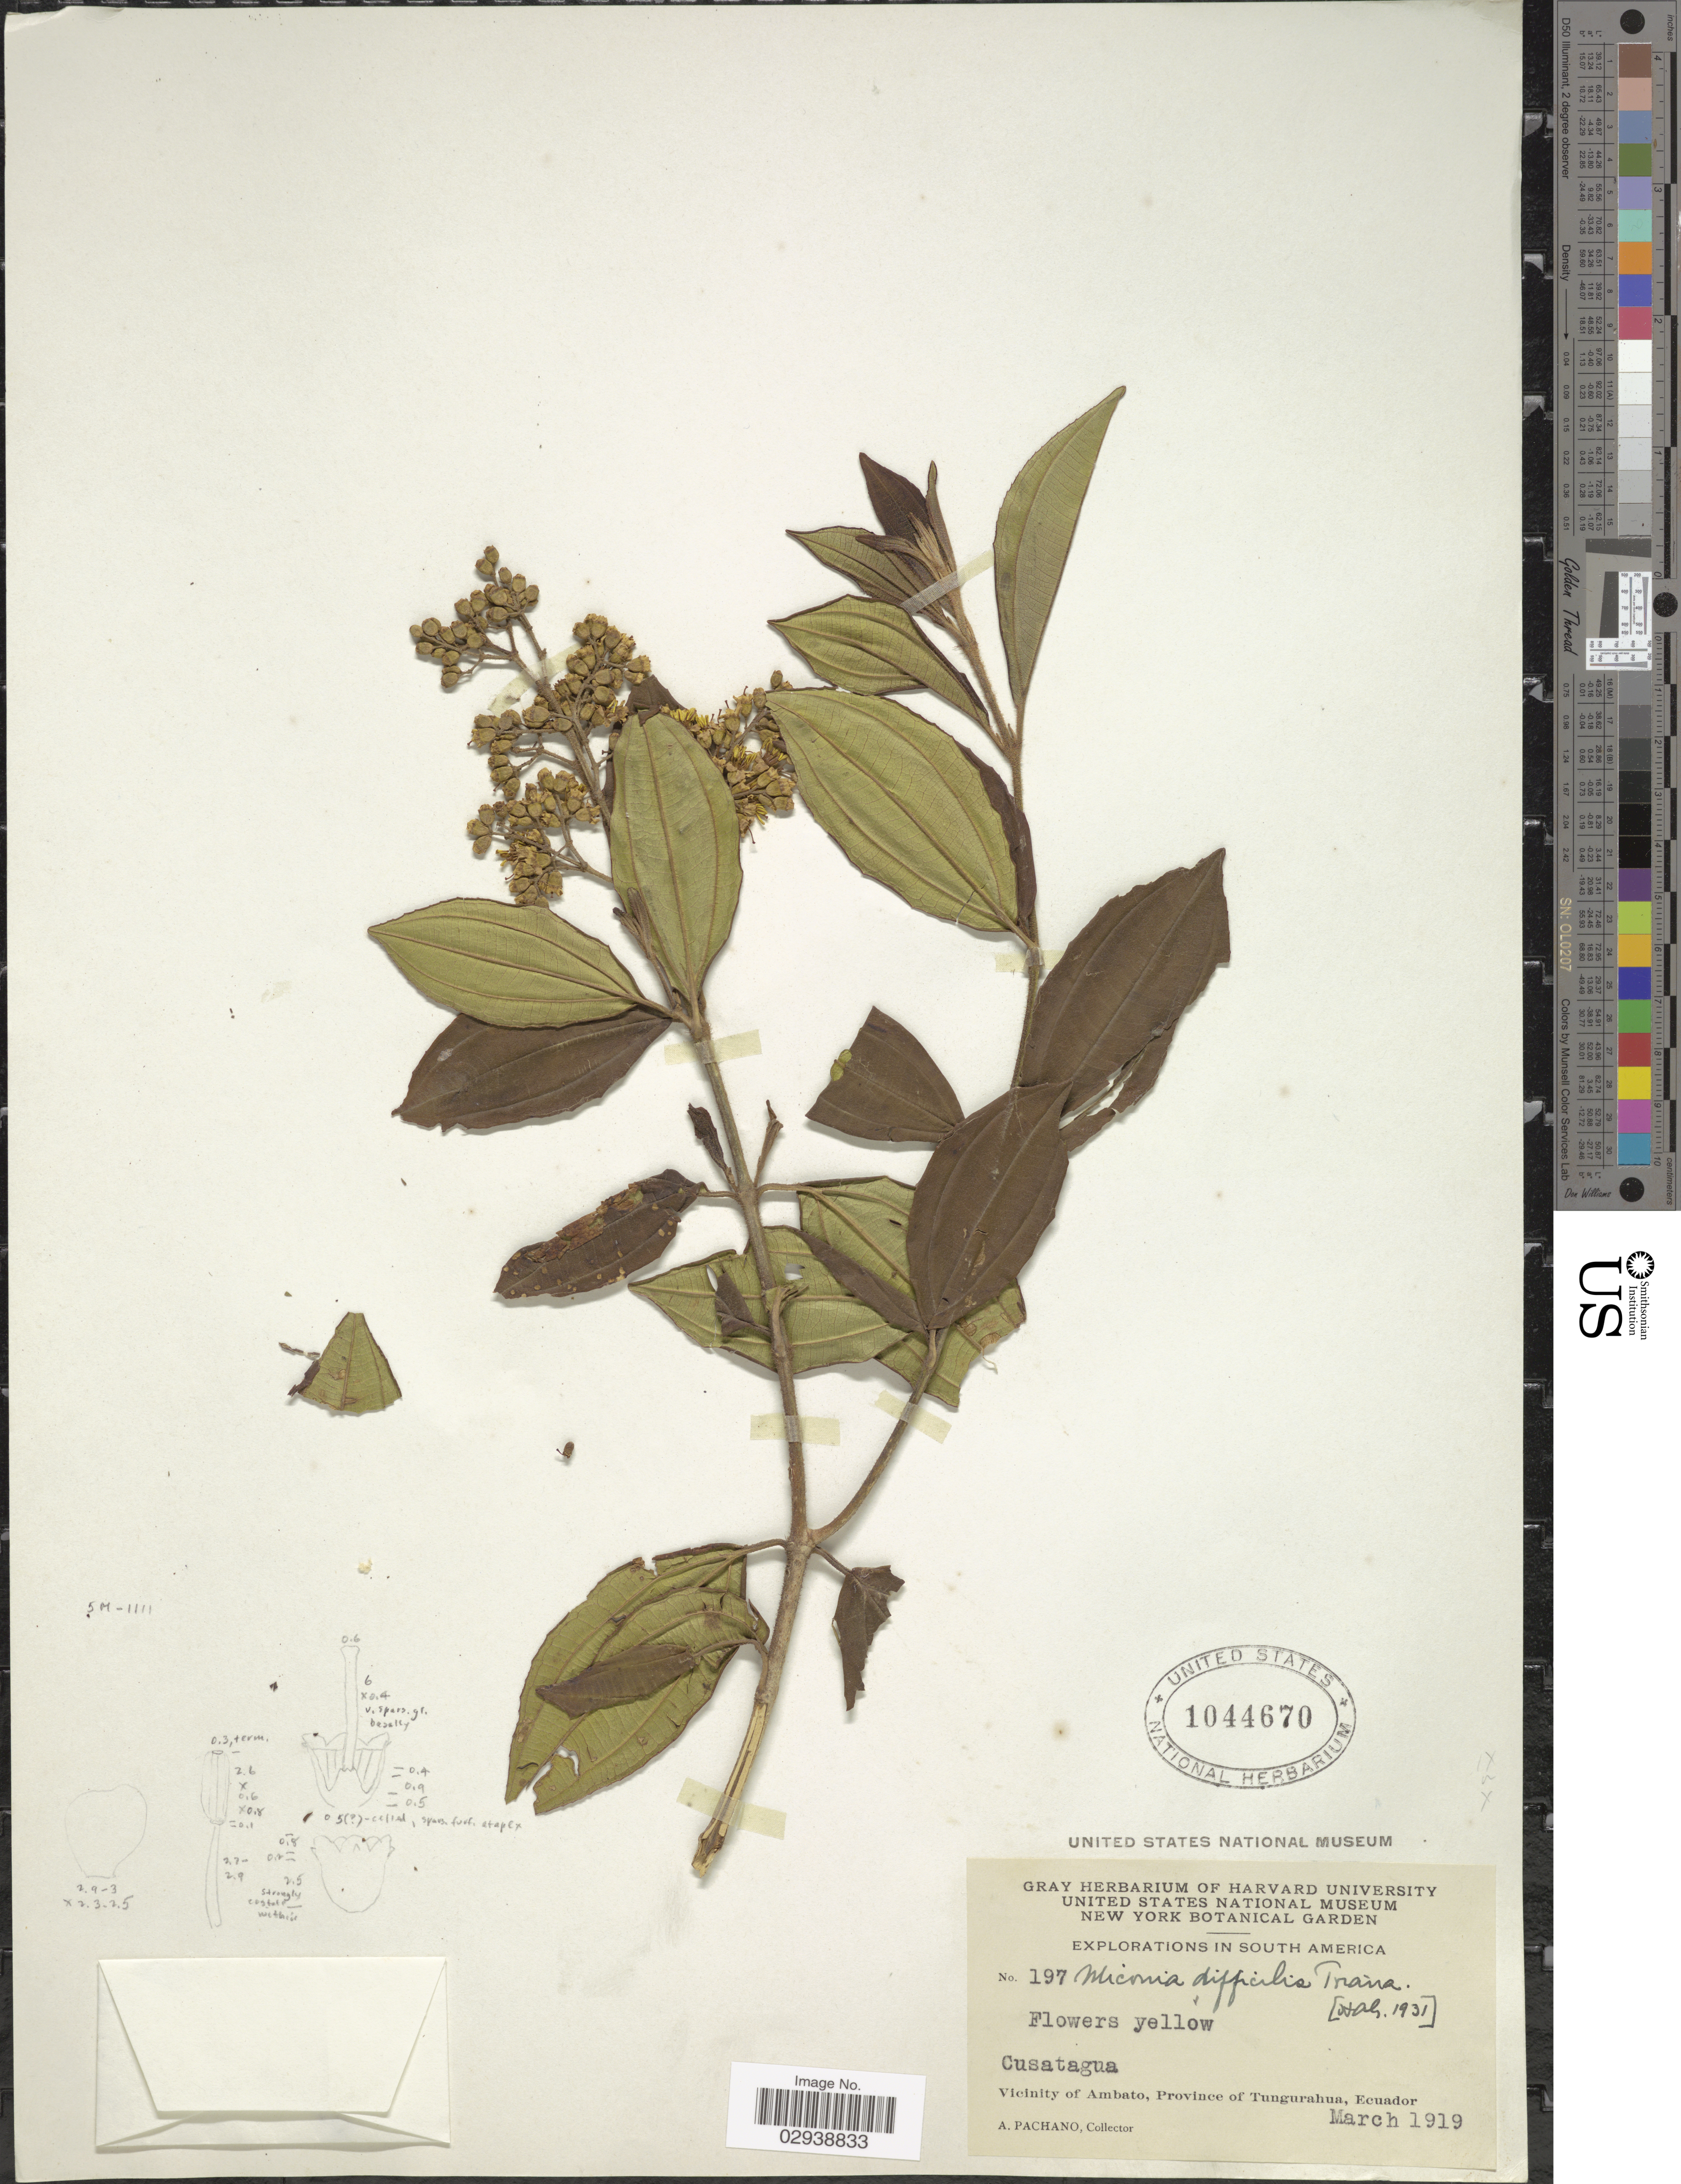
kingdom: Plantae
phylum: Tracheophyta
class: Magnoliopsida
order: Myrtales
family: Melastomataceae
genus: Miconia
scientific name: Miconia difficilis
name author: Triana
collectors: A. Pachano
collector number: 197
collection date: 1919-03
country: Ecuador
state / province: Tungurahua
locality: Cusatagna, Vicinity of Ambato, Province of Tungurahua.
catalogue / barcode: US 1044670